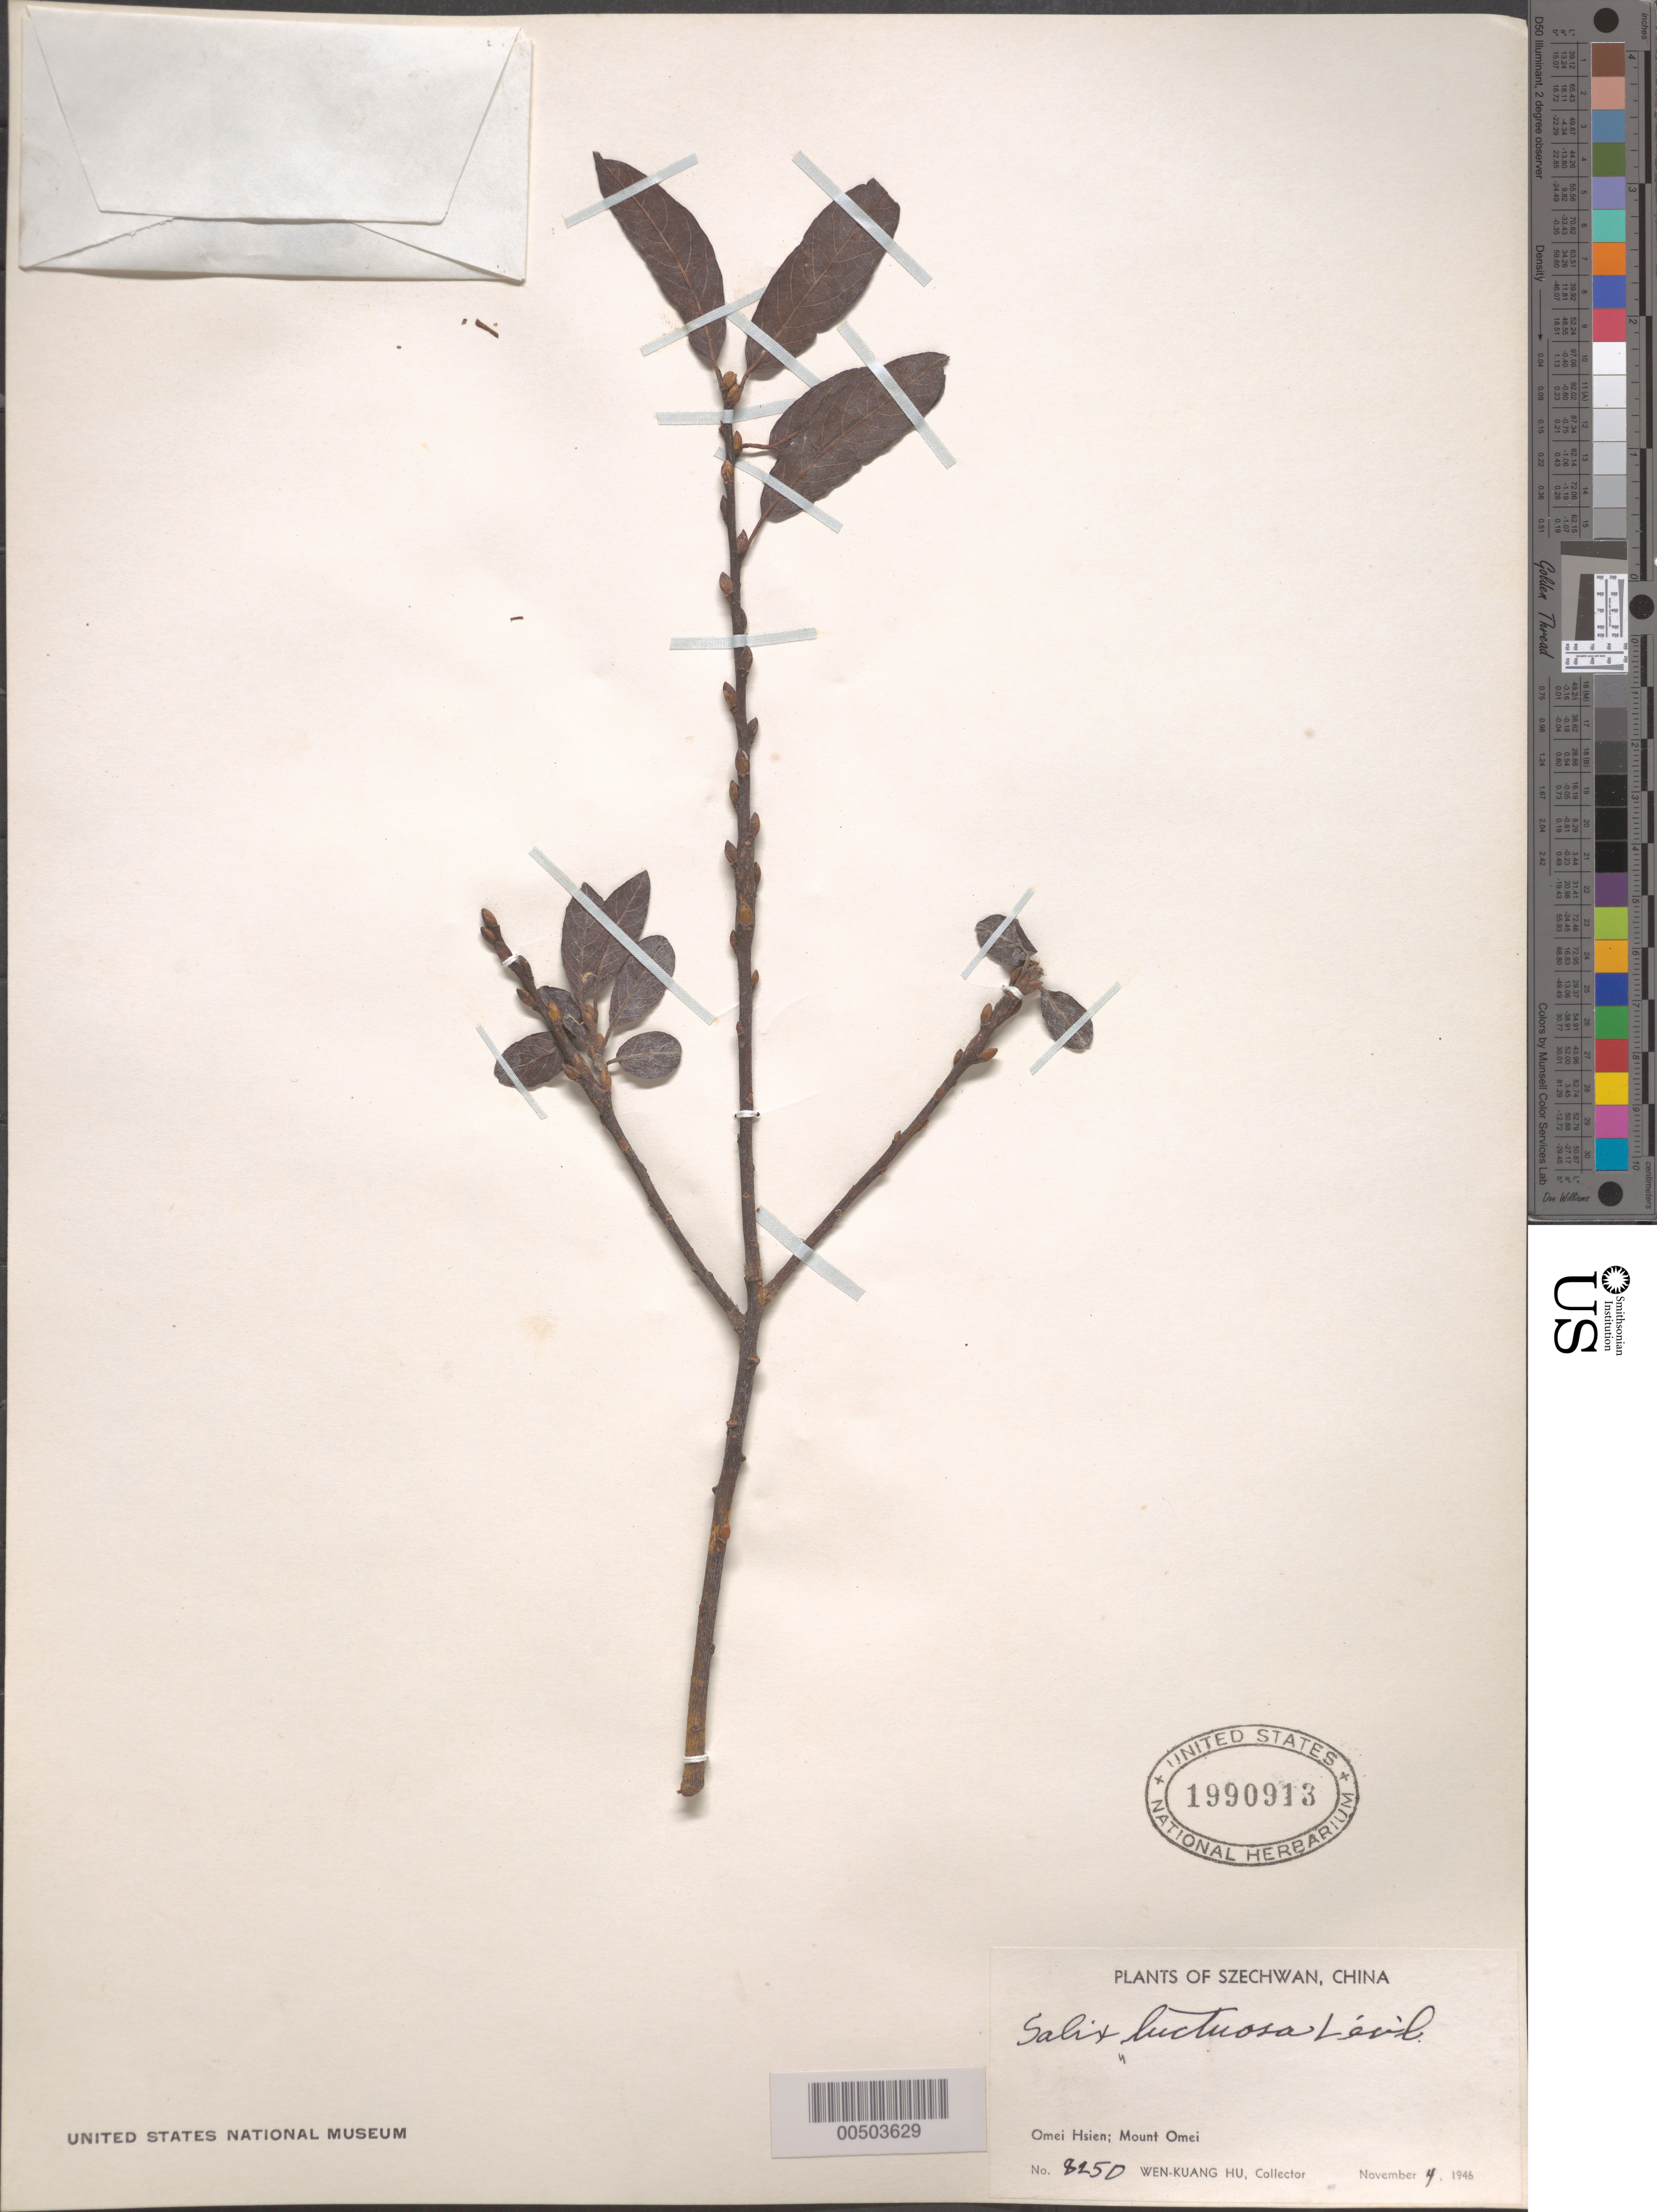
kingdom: Plantae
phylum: Tracheophyta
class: Magnoliopsida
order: Malpighiales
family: Salicaceae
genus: Salix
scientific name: Salix luctuosa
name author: H. Lév.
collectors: W. Y. Hu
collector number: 8250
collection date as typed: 04 Nov 1946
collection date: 1946-11-04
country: China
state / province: Sichuan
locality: Mount Omei, O-mei Hsien (district) or Emei Xian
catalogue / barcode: US 1990913